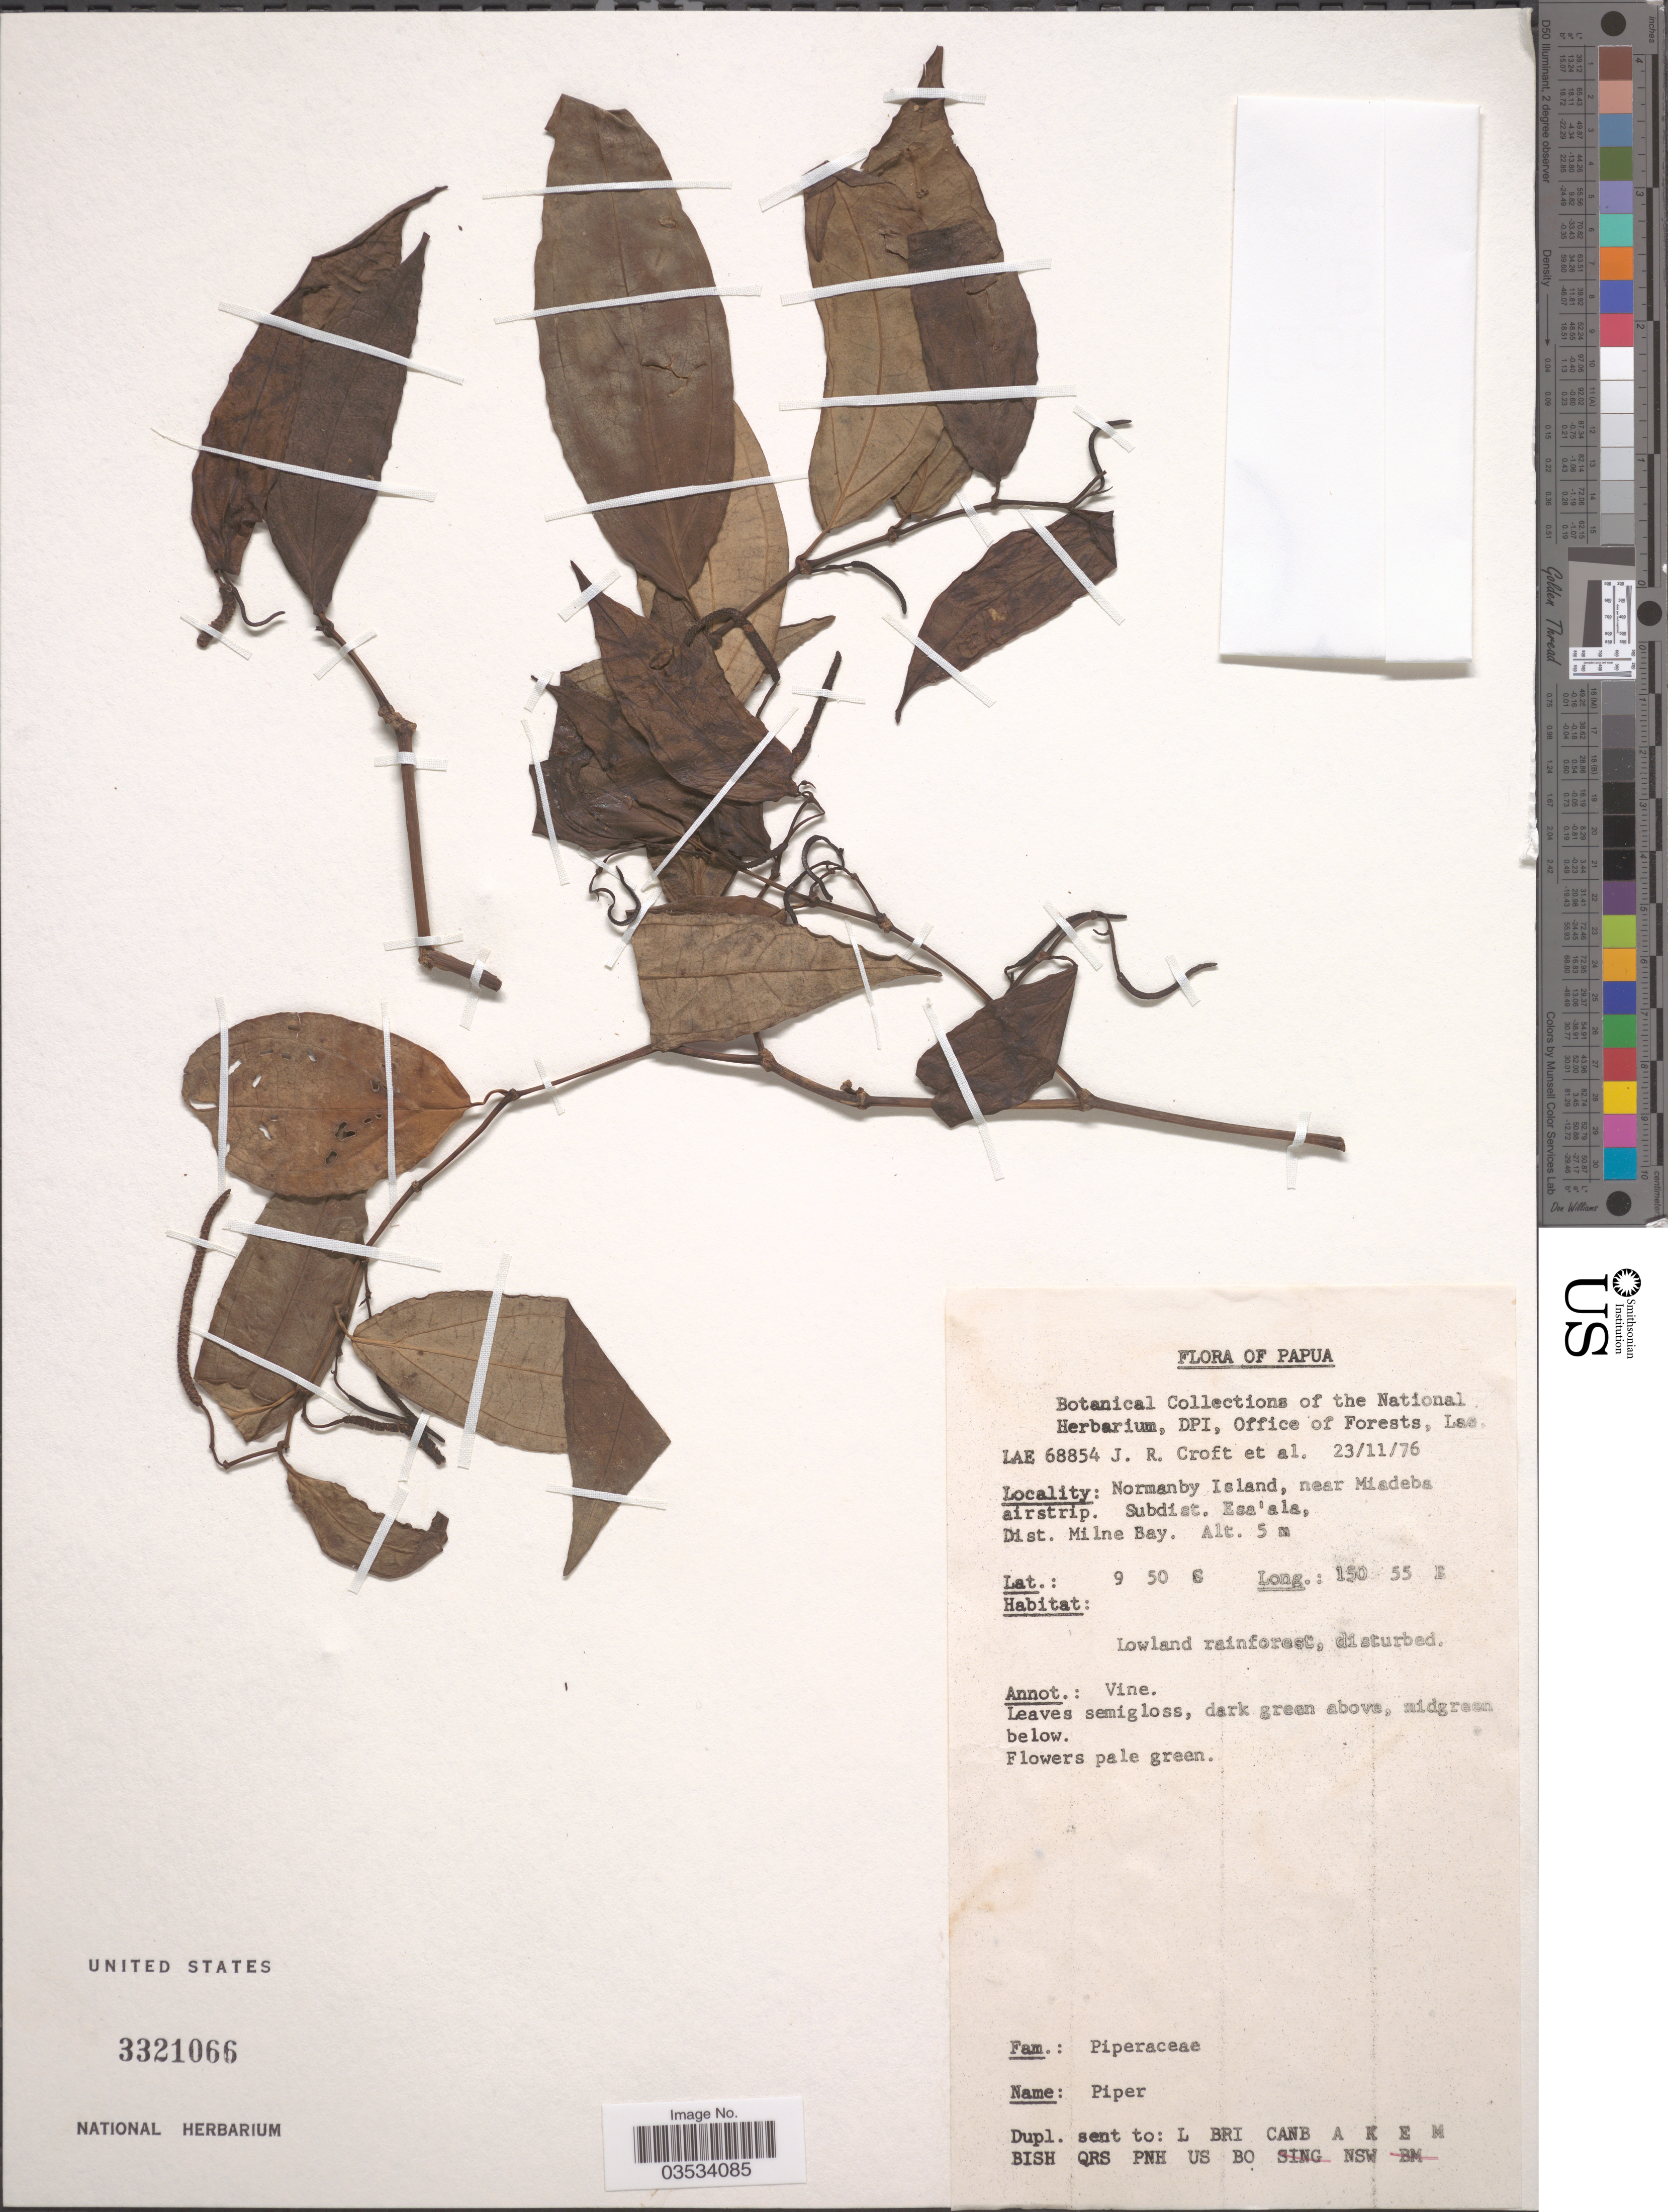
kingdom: Plantae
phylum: Tracheophyta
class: Magnoliopsida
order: Piperales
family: Piperaceae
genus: Piper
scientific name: Piper sp.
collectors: J. R. Croft & et al.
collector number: LAE68854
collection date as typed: Transcribed d/m/y: 23/11/76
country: Papua New Guinea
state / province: Milne Bay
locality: Papua. Normanby Island, near Miadeba airstrip. Subdist. Esa'ala, Dist. Milne Bay.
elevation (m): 5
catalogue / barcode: US 3321066